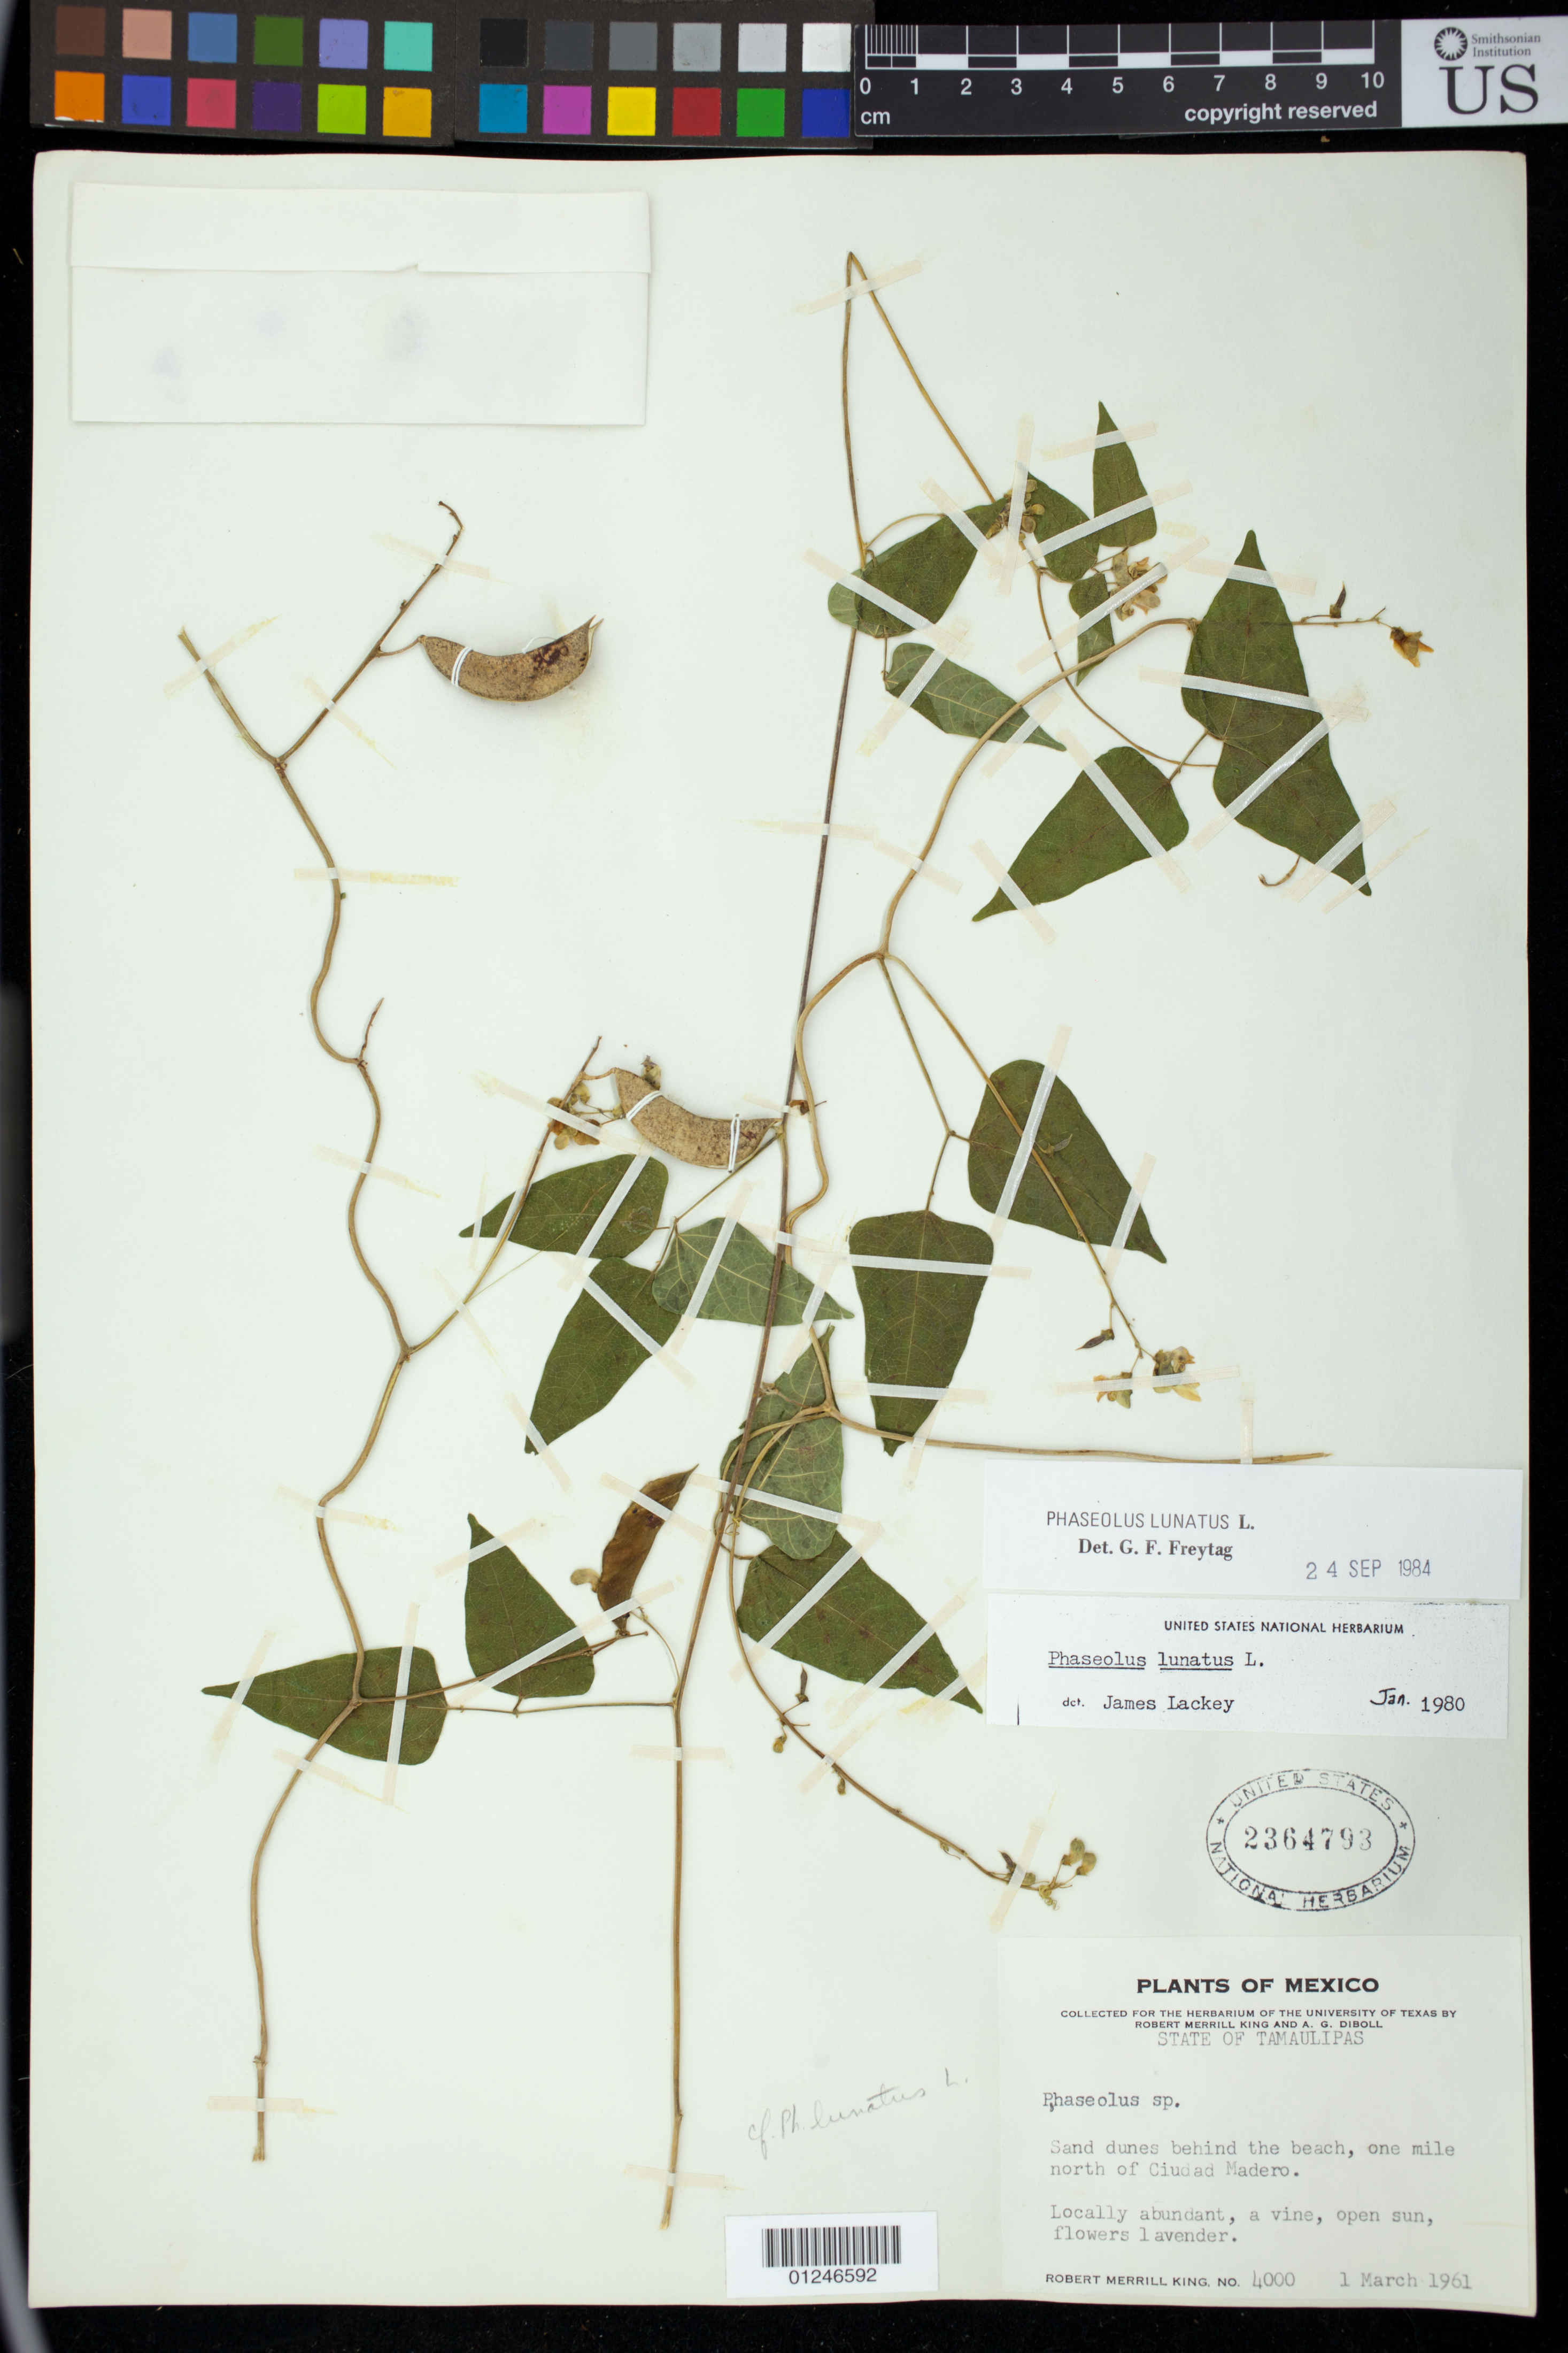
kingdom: Plantae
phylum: Tracheophyta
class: Magnoliopsida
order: Fabales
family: Fabaceae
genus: Phaseolus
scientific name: Phaseolus lunatus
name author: L.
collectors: R. M. King & A. Diboll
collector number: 4000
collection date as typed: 01 Mar 1961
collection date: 1961-03-01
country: Mexico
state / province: Tamaulipas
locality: Sand dunes behind the beach, one mile north of Ciudad Madero.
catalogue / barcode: US 2364793